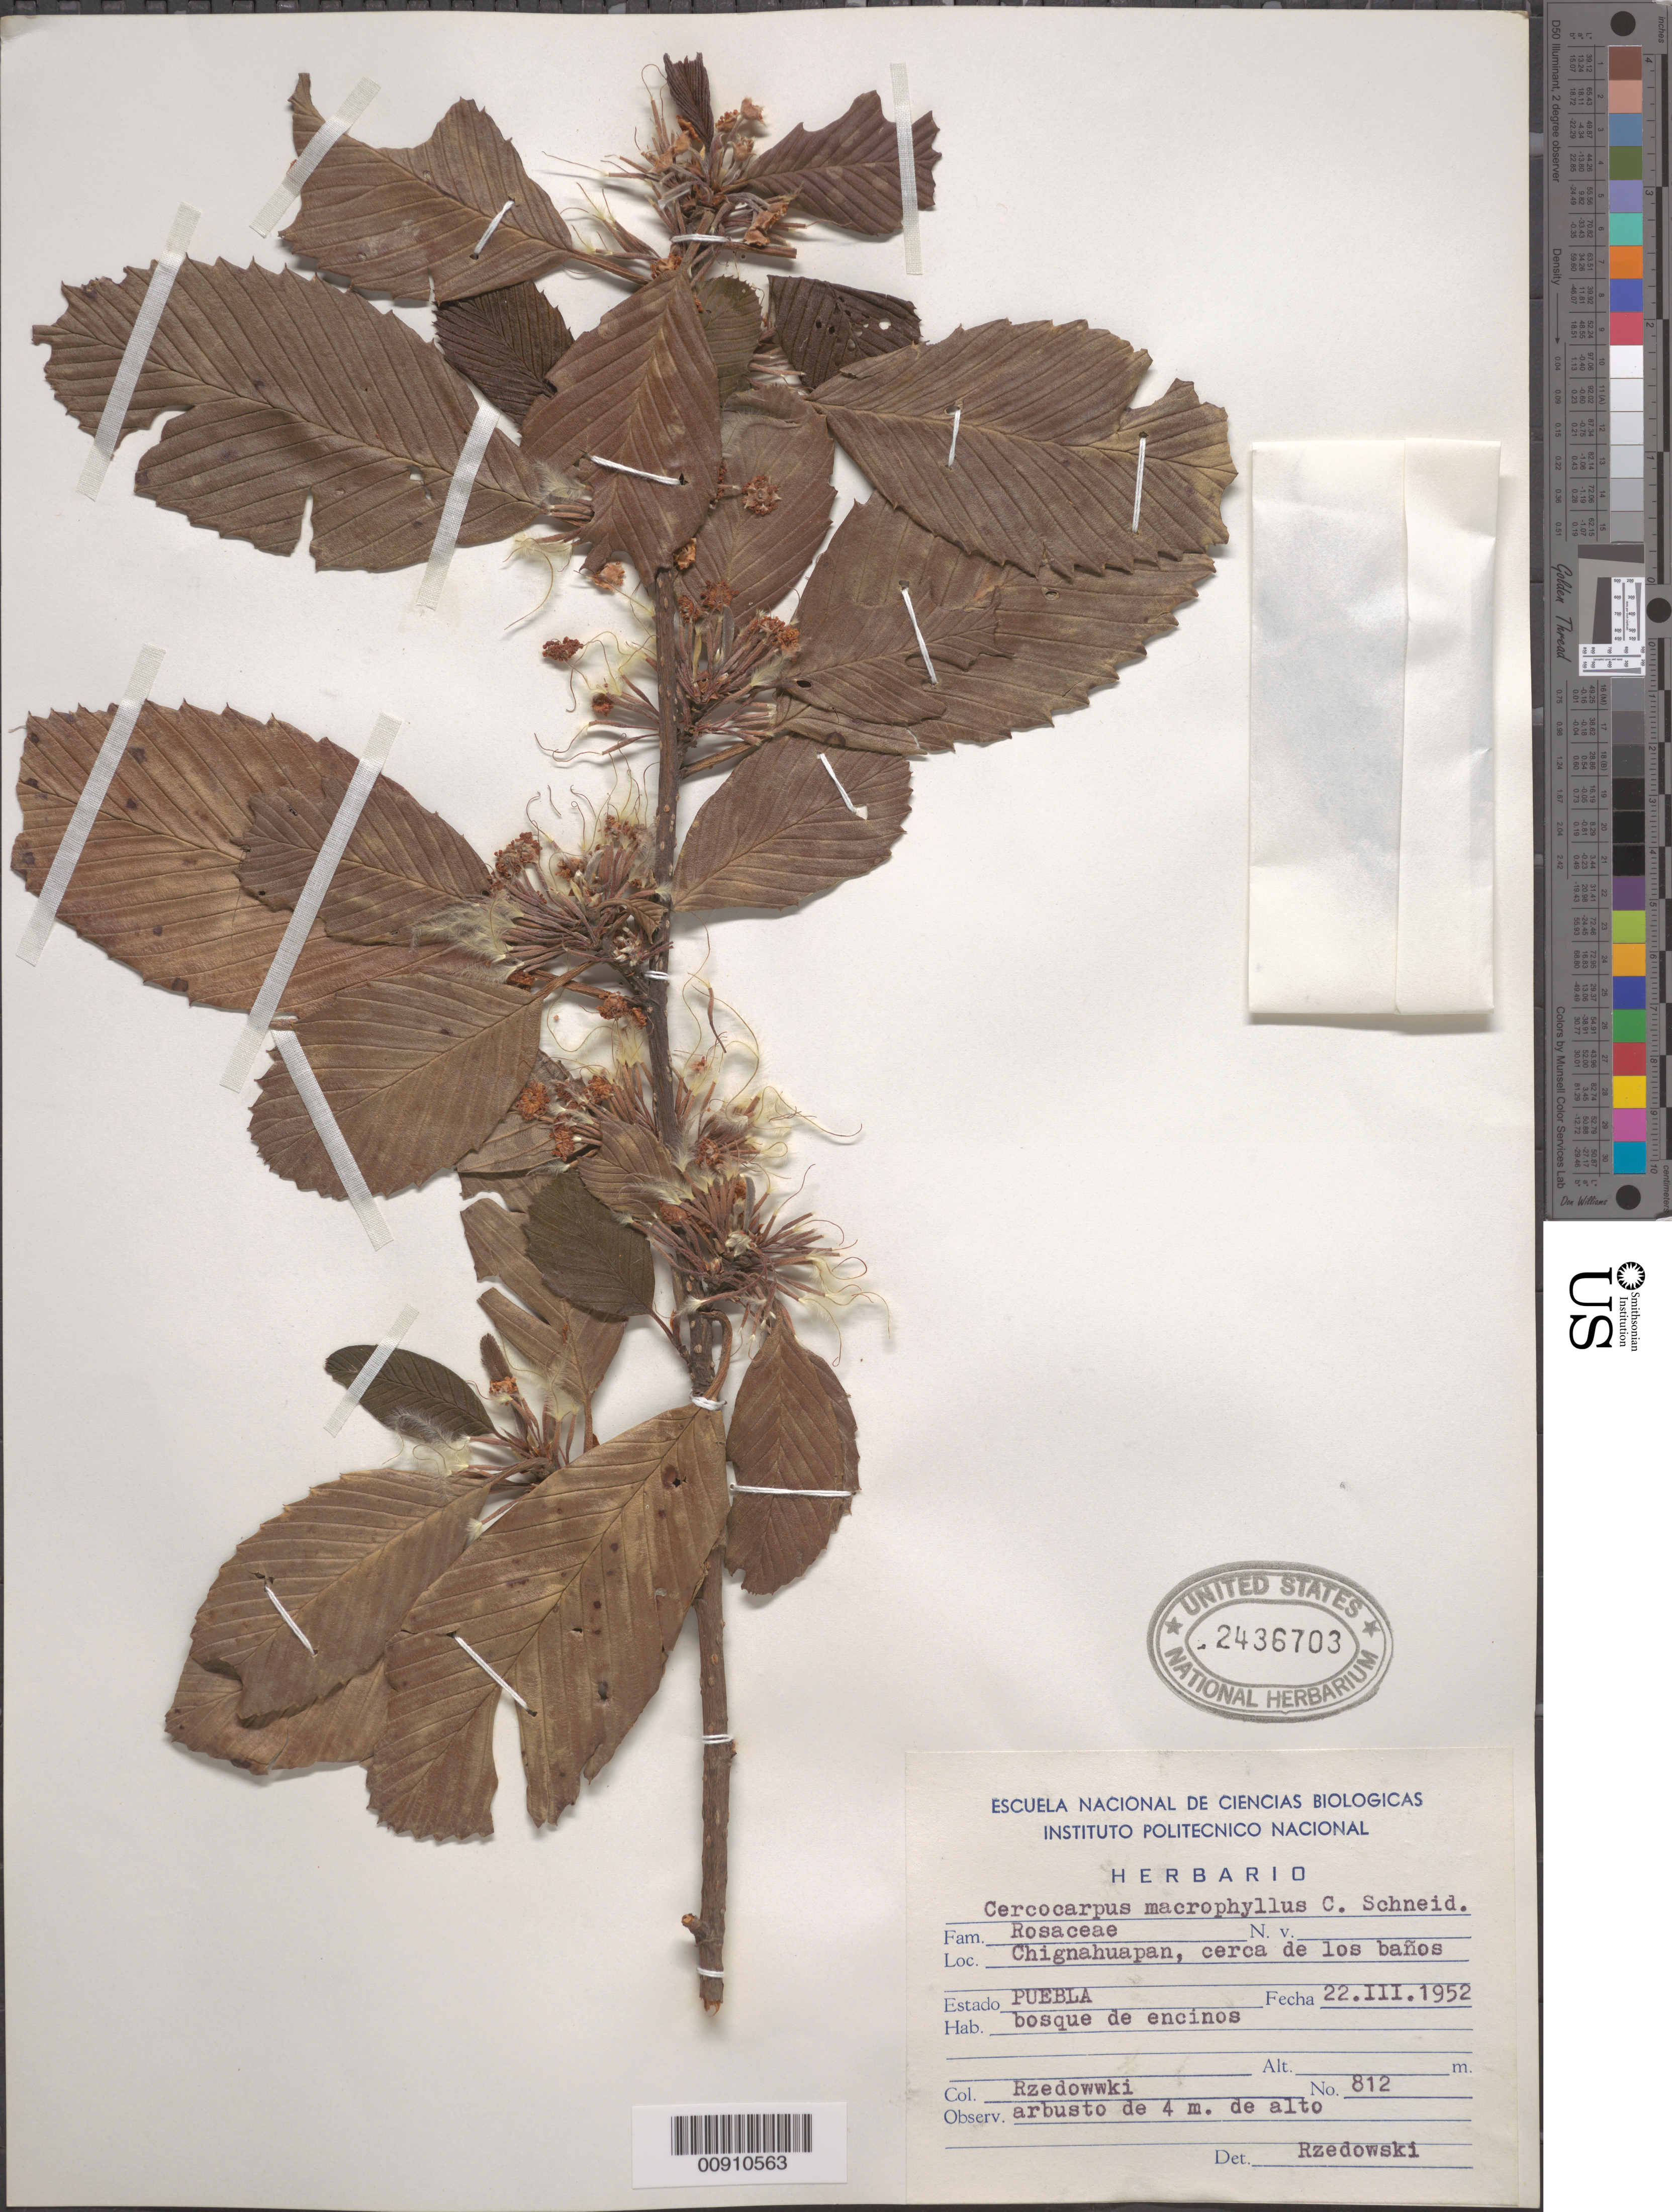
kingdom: Plantae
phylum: Tracheophyta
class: Magnoliopsida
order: Rosales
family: Rosaceae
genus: Cercocarpus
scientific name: Cercocarpus macrophyllus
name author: C.K. Schneid.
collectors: J. Rzedowski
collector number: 812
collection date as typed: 22 Mar 1952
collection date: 1952-03-22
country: Mexico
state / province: Puebla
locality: Chignahuapan, cerca de los baños.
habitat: Bosque de encinos.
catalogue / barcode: US 2436703